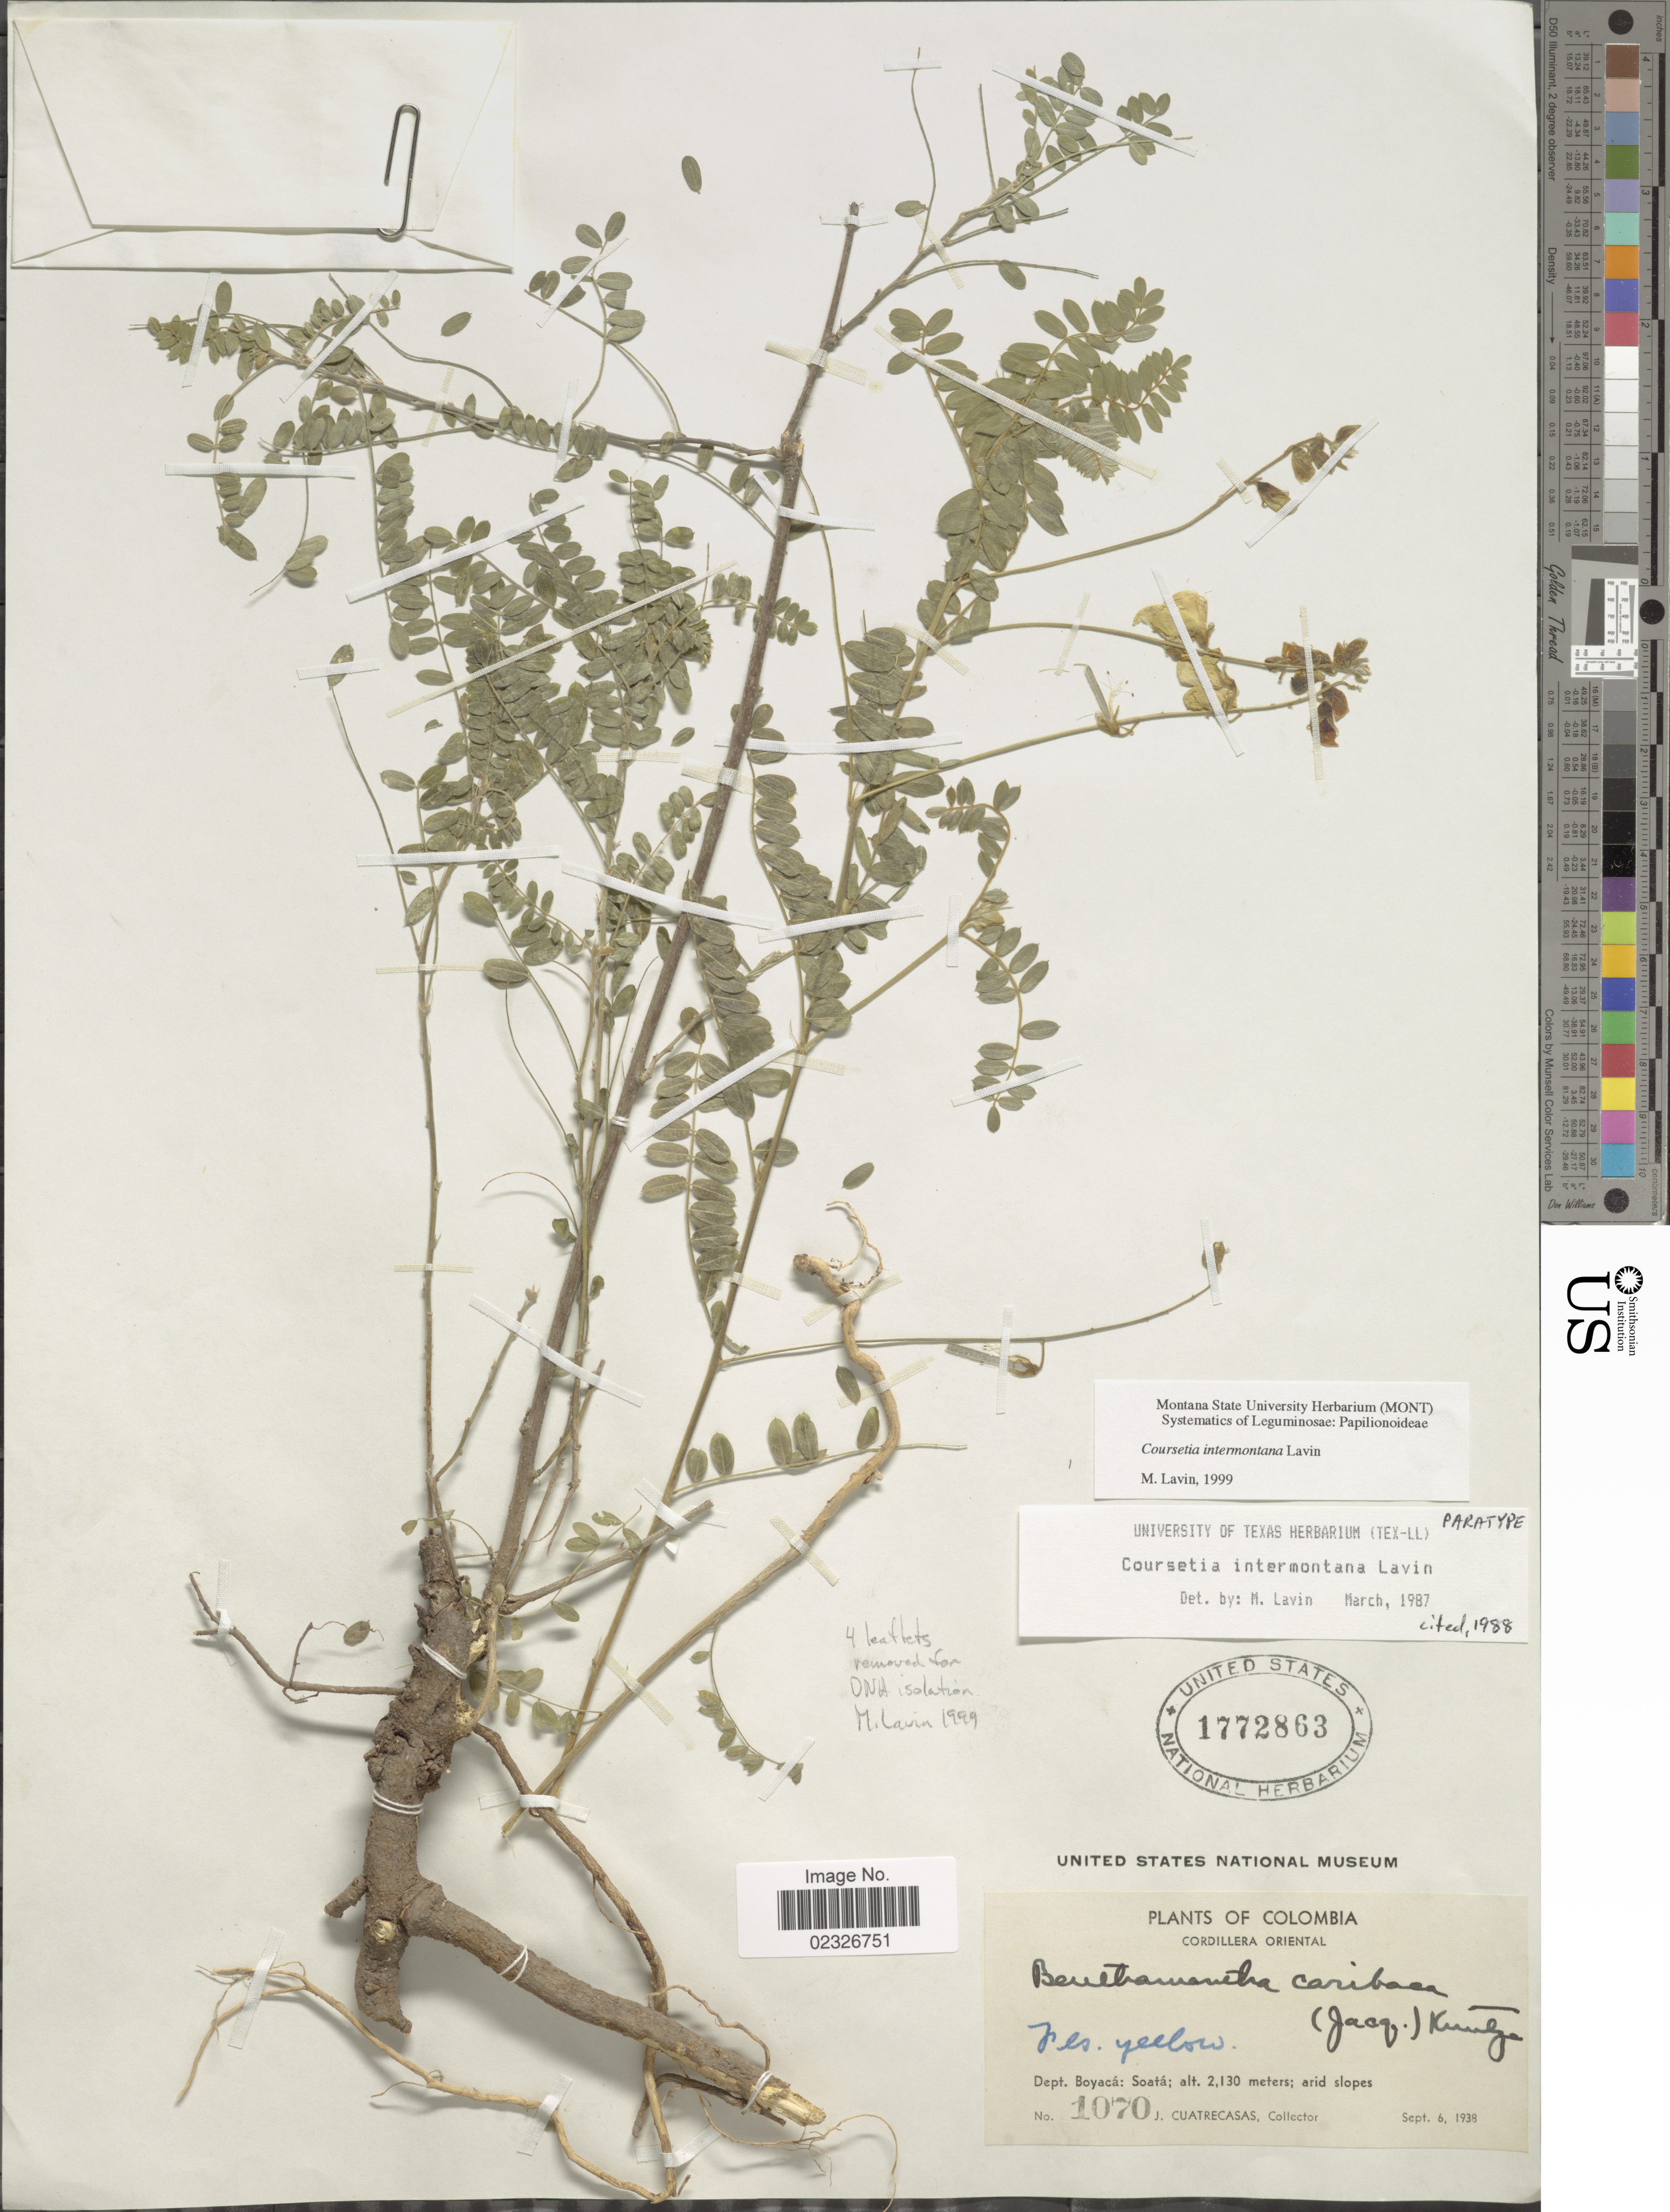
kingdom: Plantae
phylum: Tracheophyta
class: Magnoliopsida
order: Fabales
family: Fabaceae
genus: Coursetia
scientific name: Coursetia intermontana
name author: Lavin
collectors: J. Cuatrecasas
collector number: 1070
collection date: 1938-09-06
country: Colombia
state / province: Boyacá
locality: Cordillera Oriental. Dept. Boyacá: Soatá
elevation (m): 2130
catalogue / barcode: US 1772863